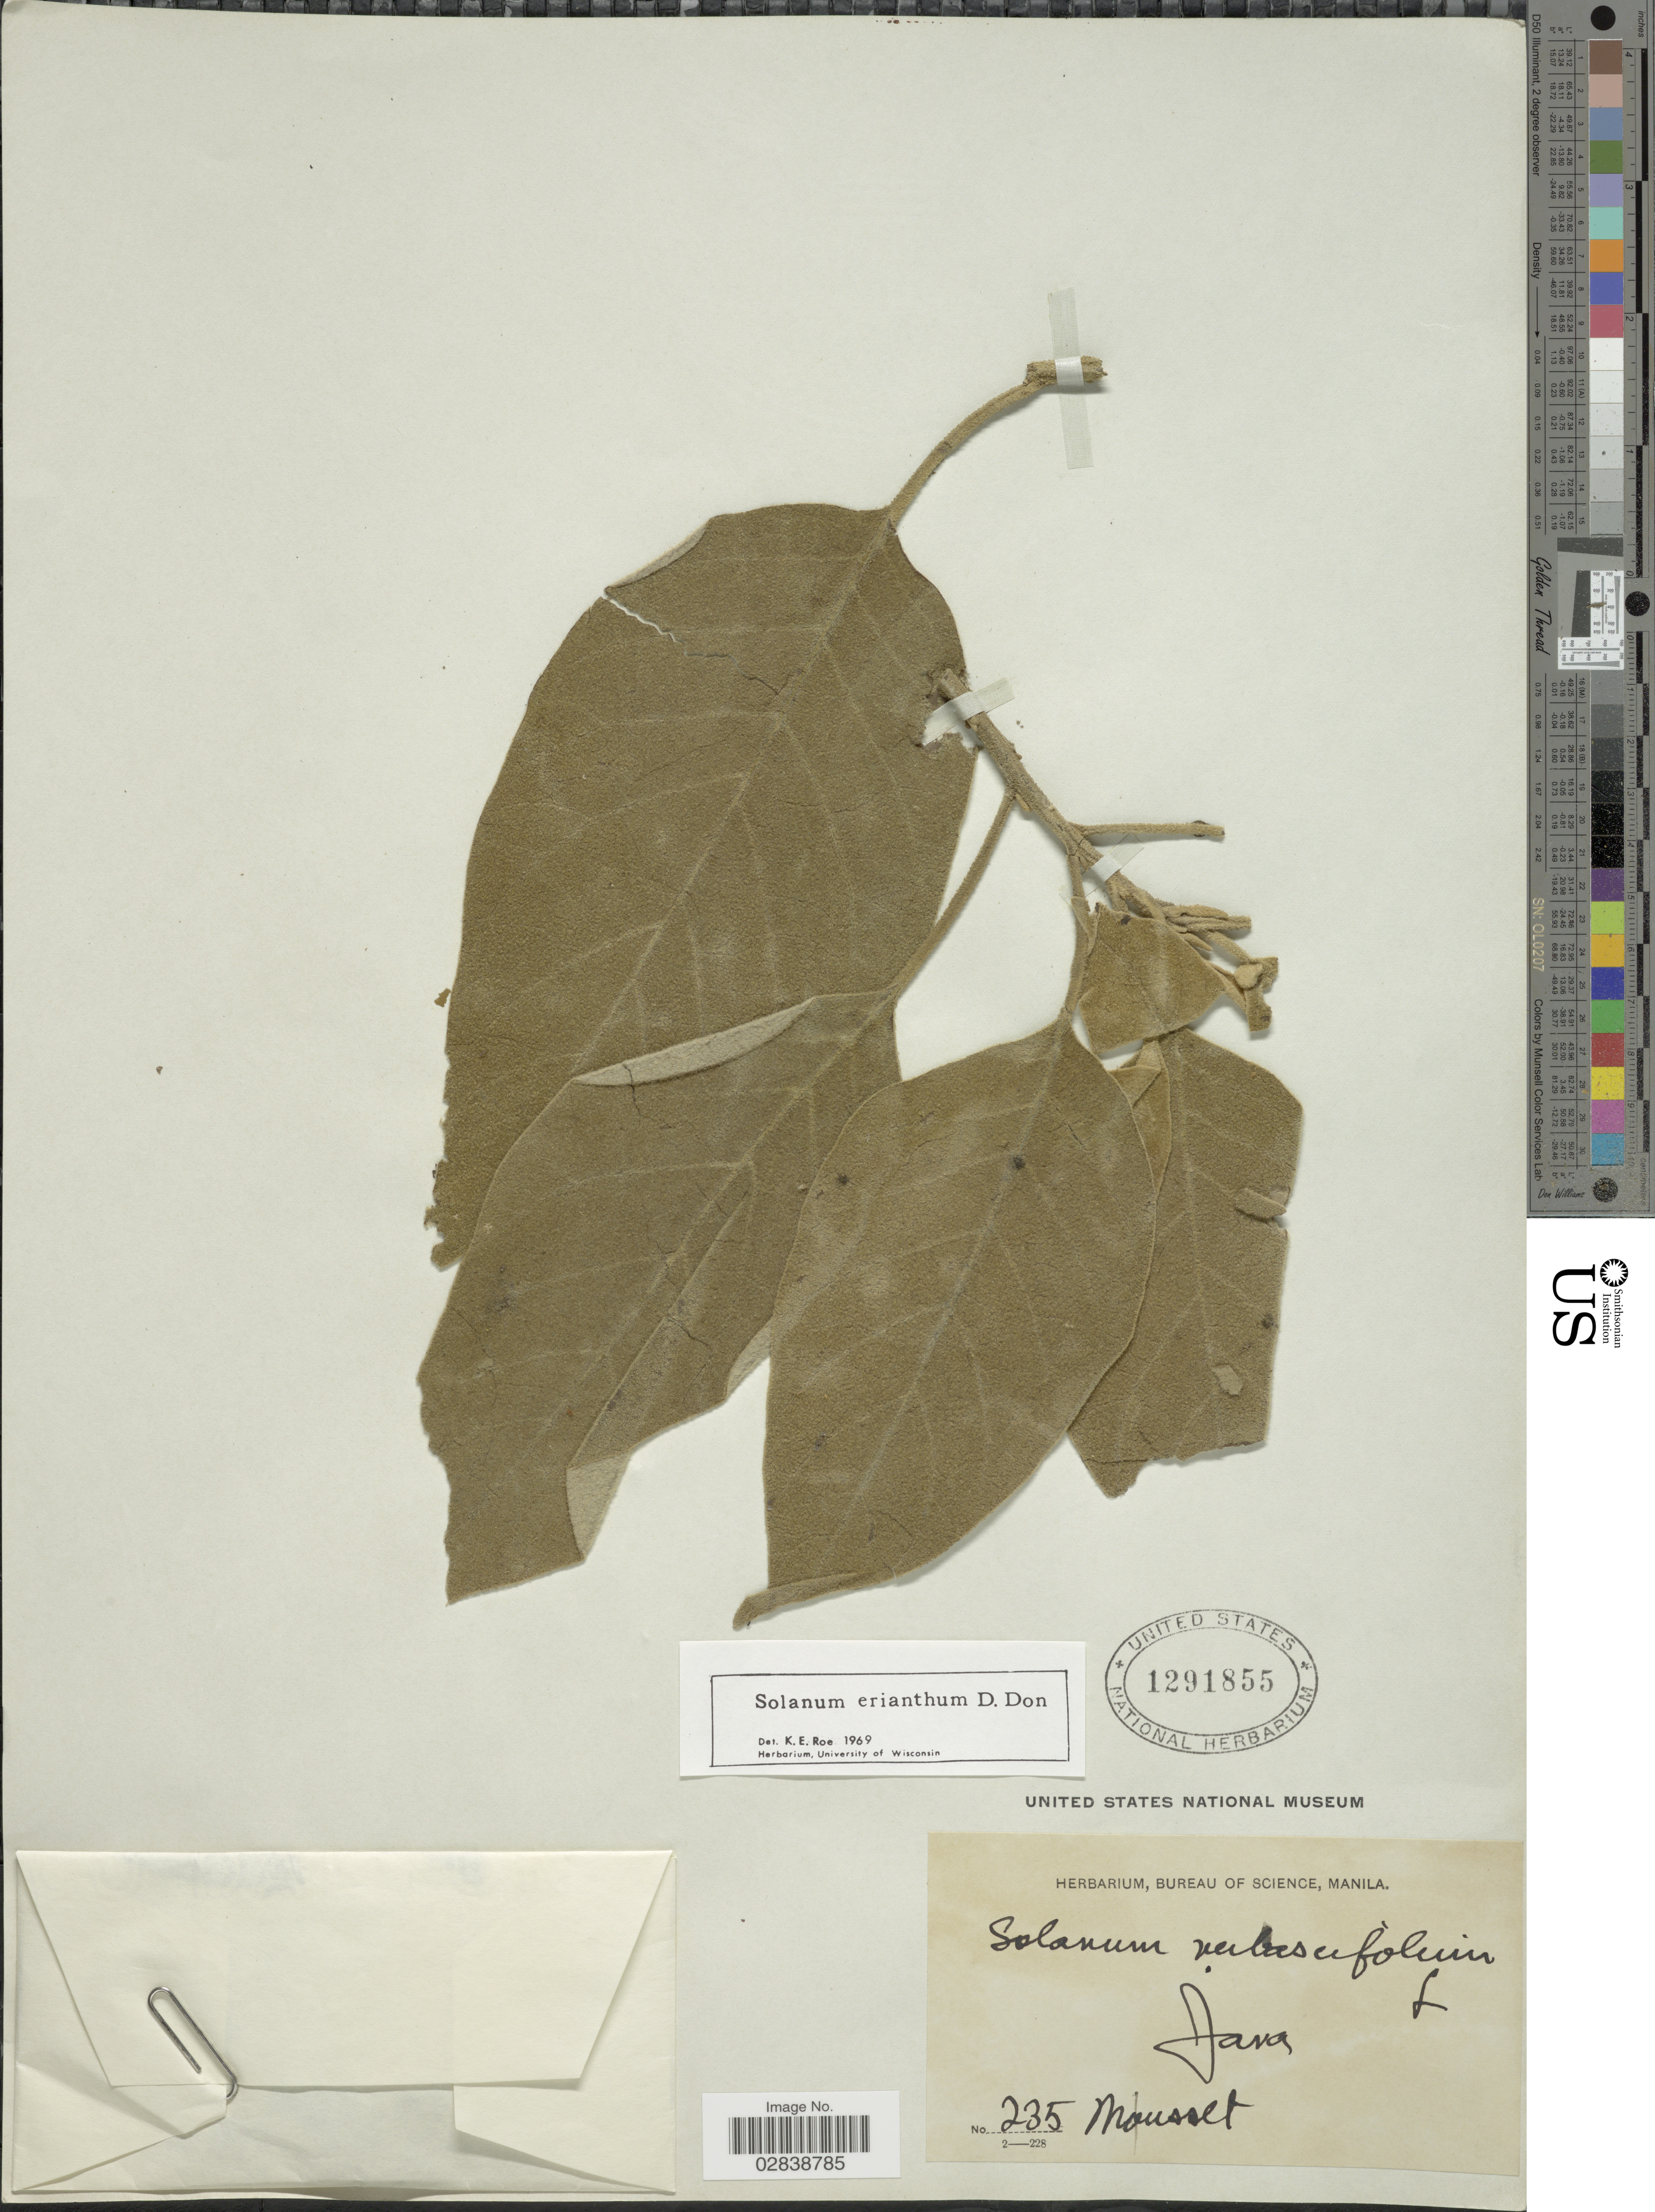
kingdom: Plantae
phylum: Tracheophyta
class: Magnoliopsida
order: Solanales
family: Solanaceae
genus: Solanum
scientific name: Solanum erianthum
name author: D. Don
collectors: Mousset, --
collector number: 235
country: Indonesia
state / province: Java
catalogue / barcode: US 1291855